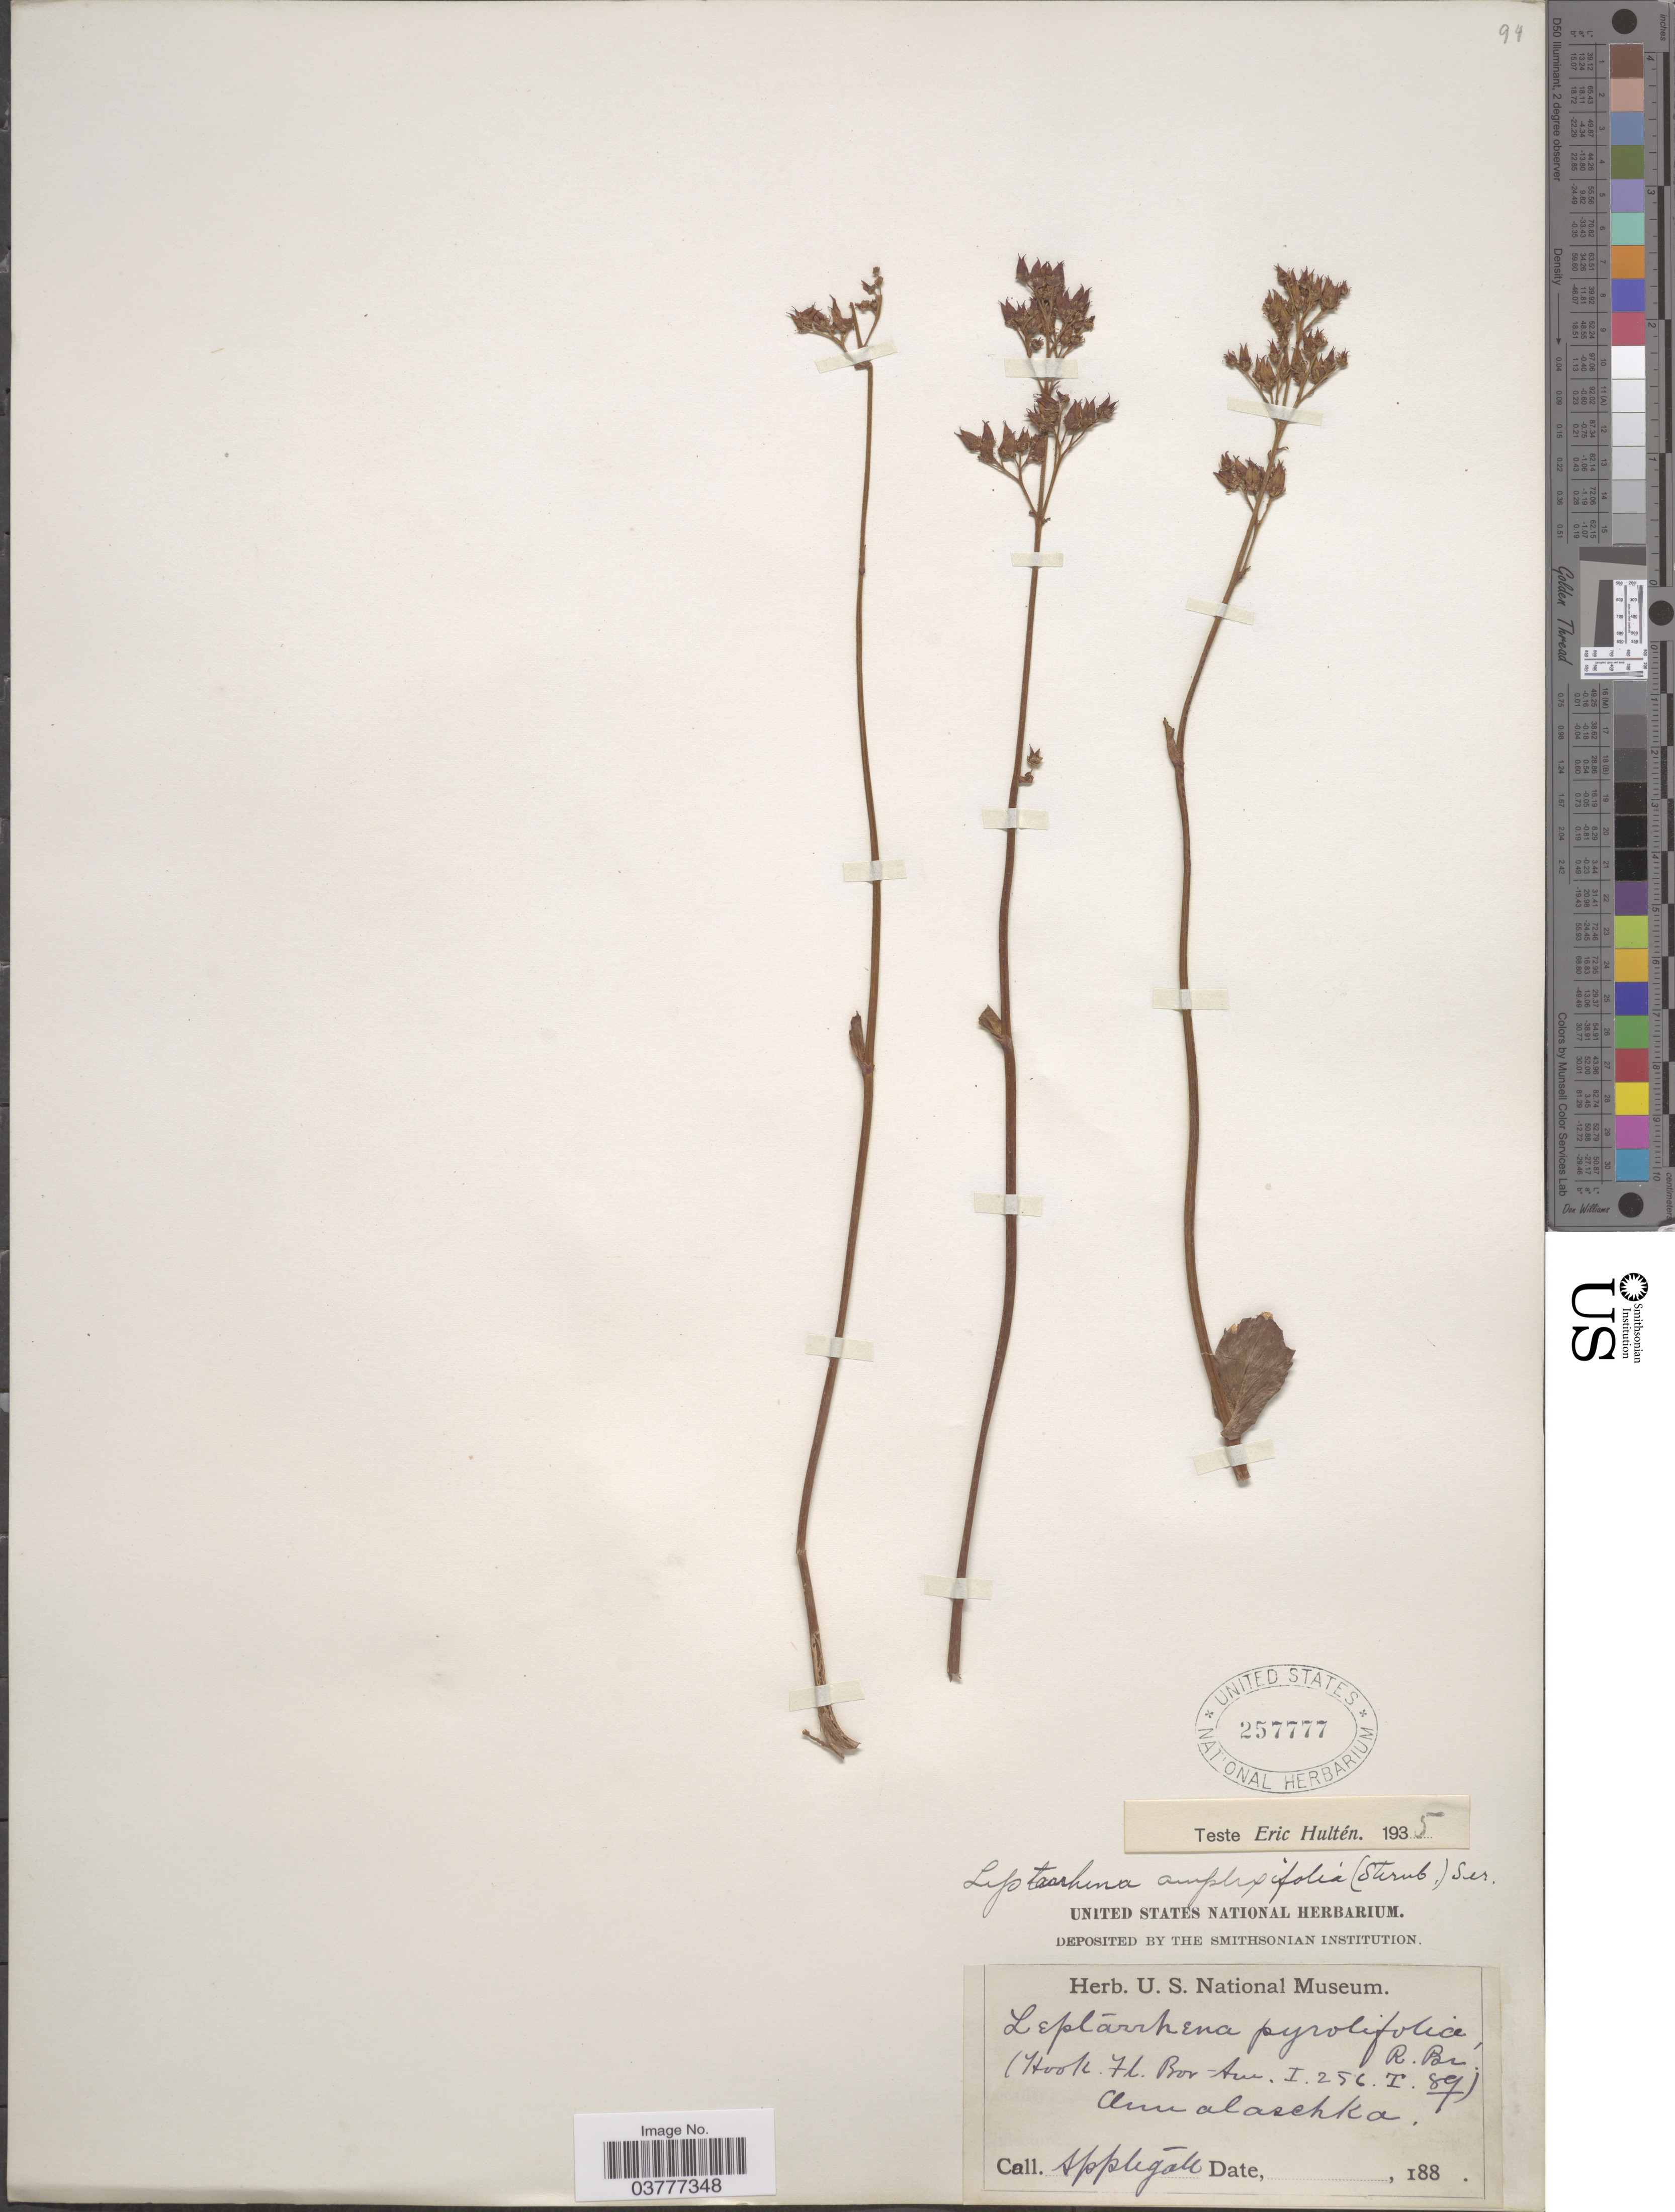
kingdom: Plantae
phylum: Tracheophyta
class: Magnoliopsida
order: Saxifragales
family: Saxifragaceae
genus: Leptarrhena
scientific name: Leptarrhena pyrolifolia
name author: (D. Don) Ser.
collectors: -- Applegate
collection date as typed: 188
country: United States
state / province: Alaska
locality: Anual* Alaschka.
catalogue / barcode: US 257777